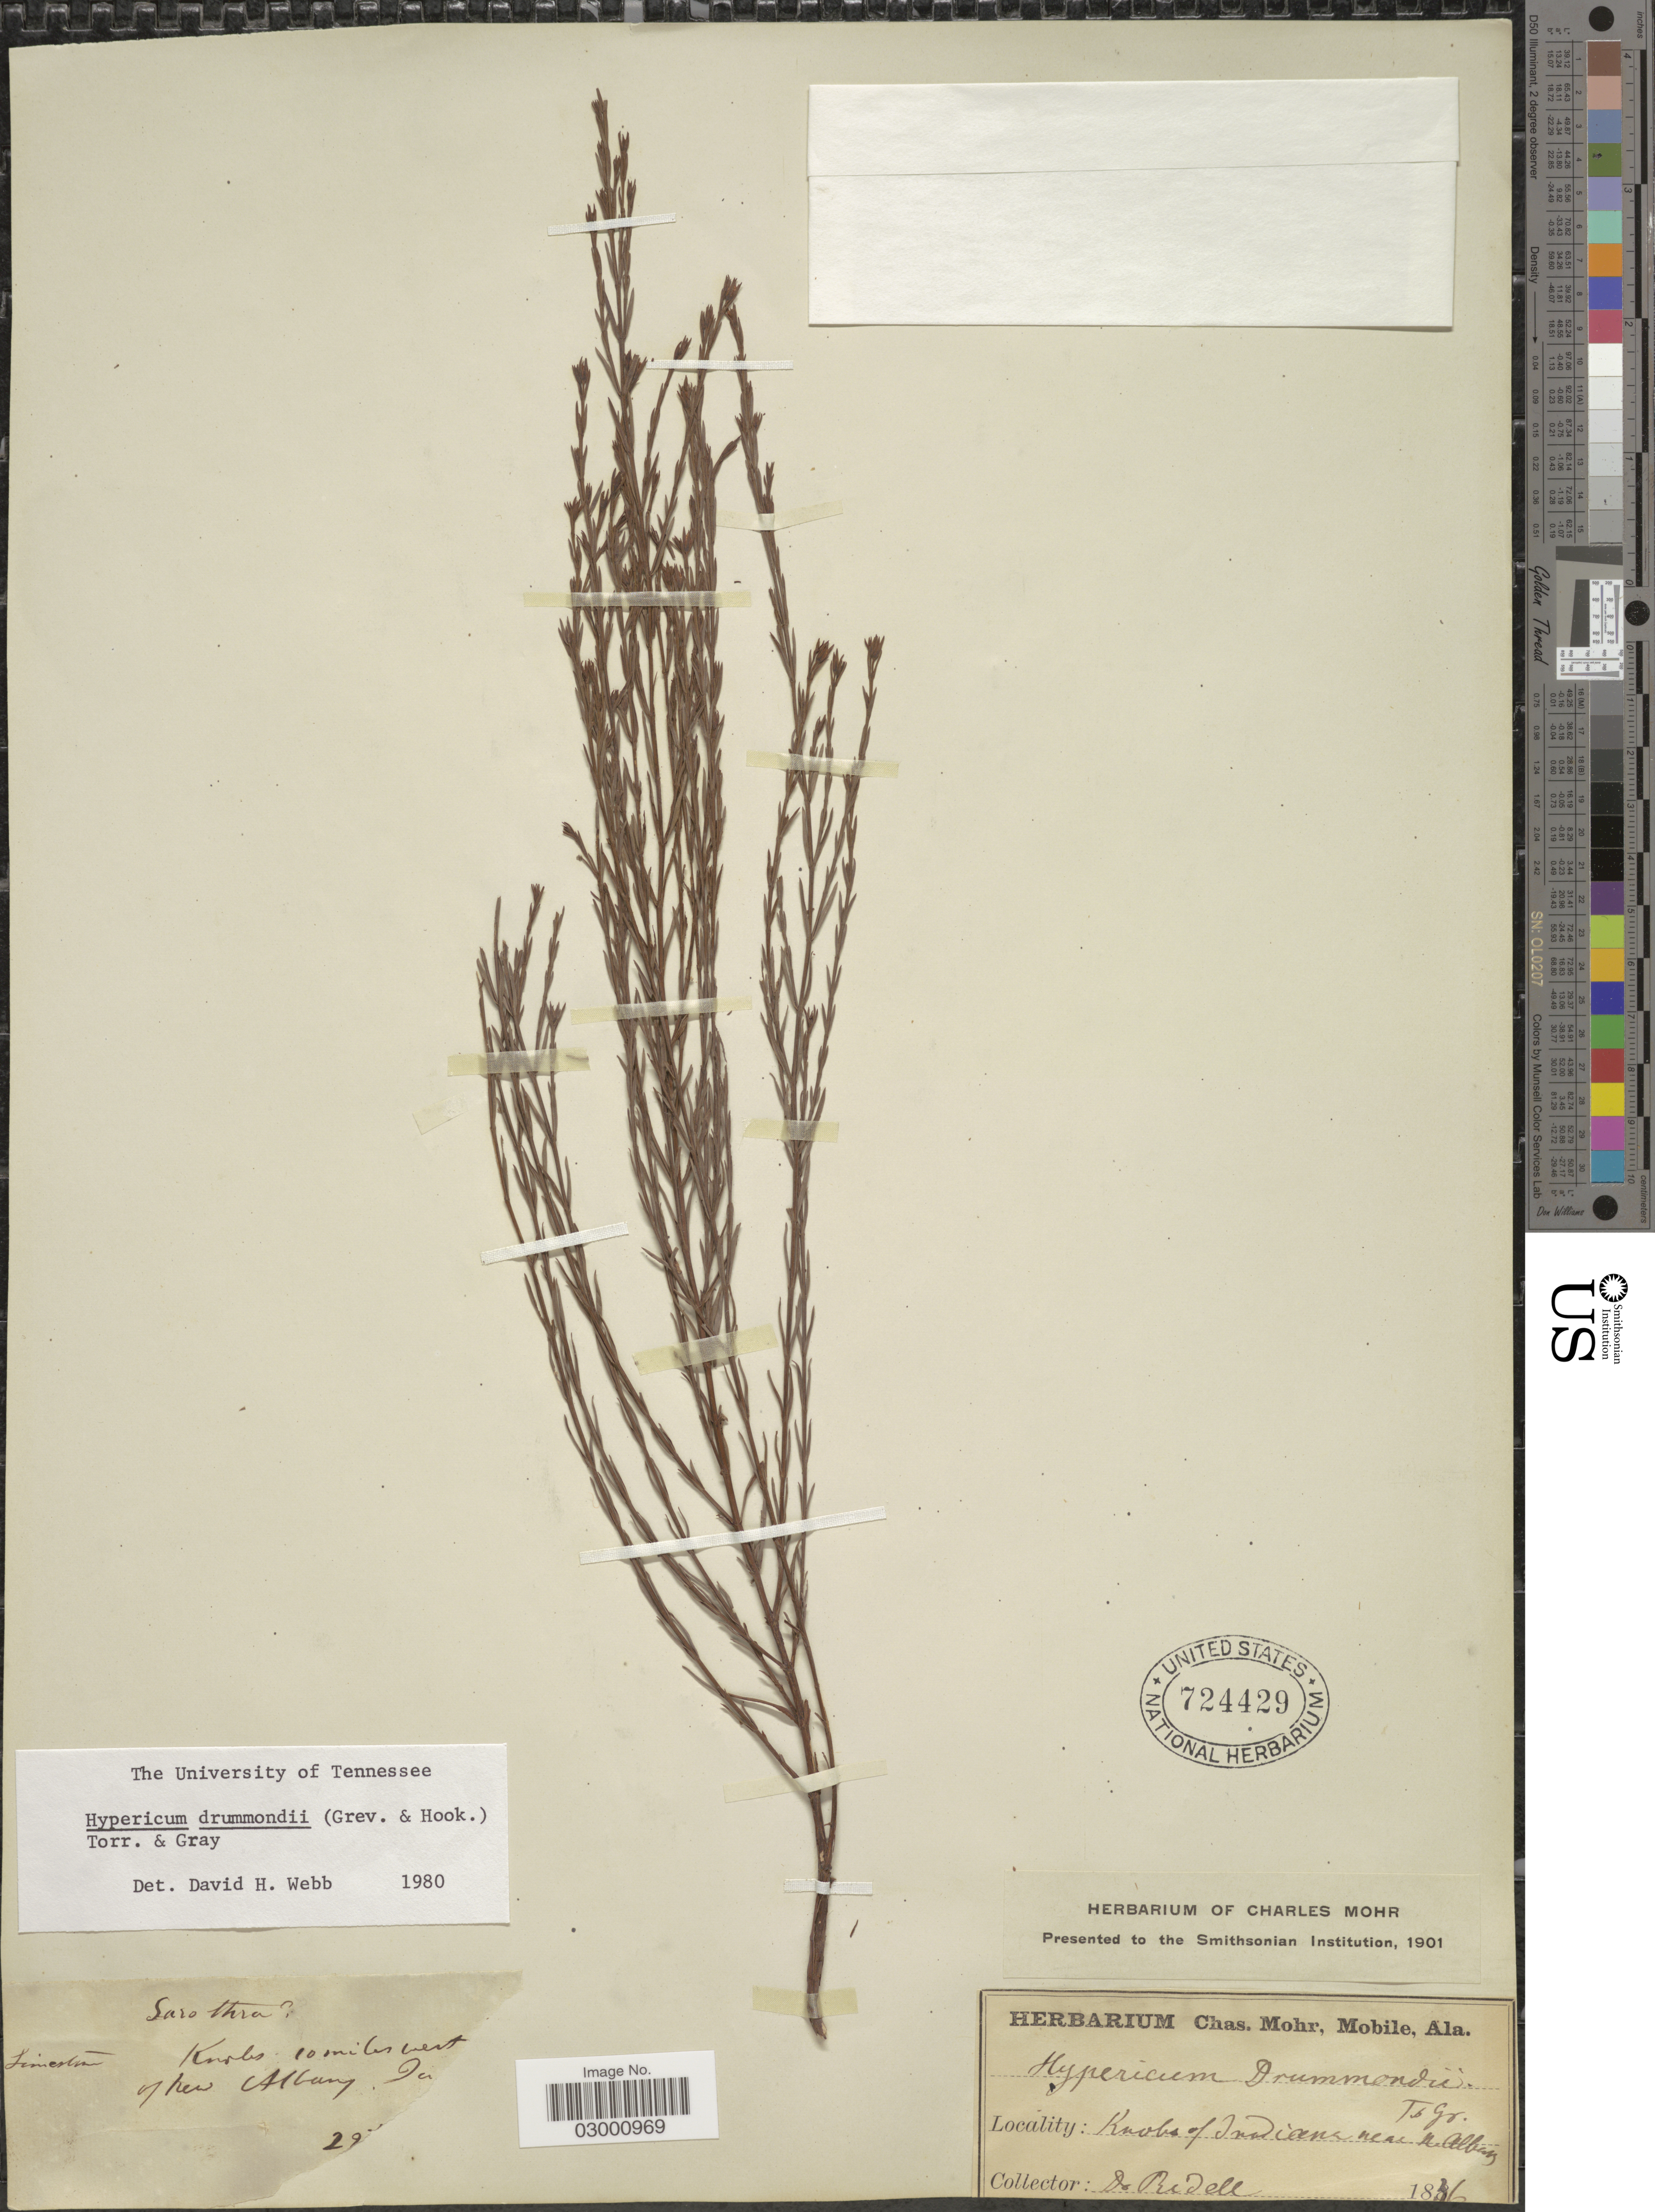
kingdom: Plantae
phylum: Tracheophyta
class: Magnoliopsida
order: Malpighiales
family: Hypericaceae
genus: Hypericum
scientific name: Hypericum drummondii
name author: (Grev. & Hook.) Torr. & A. Gray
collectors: Ridell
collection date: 1836-06-29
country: United States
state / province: Indiana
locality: Knobs of Indiana near N. Albany. Knobs 10 miles west of New Albany.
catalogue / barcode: US 724429